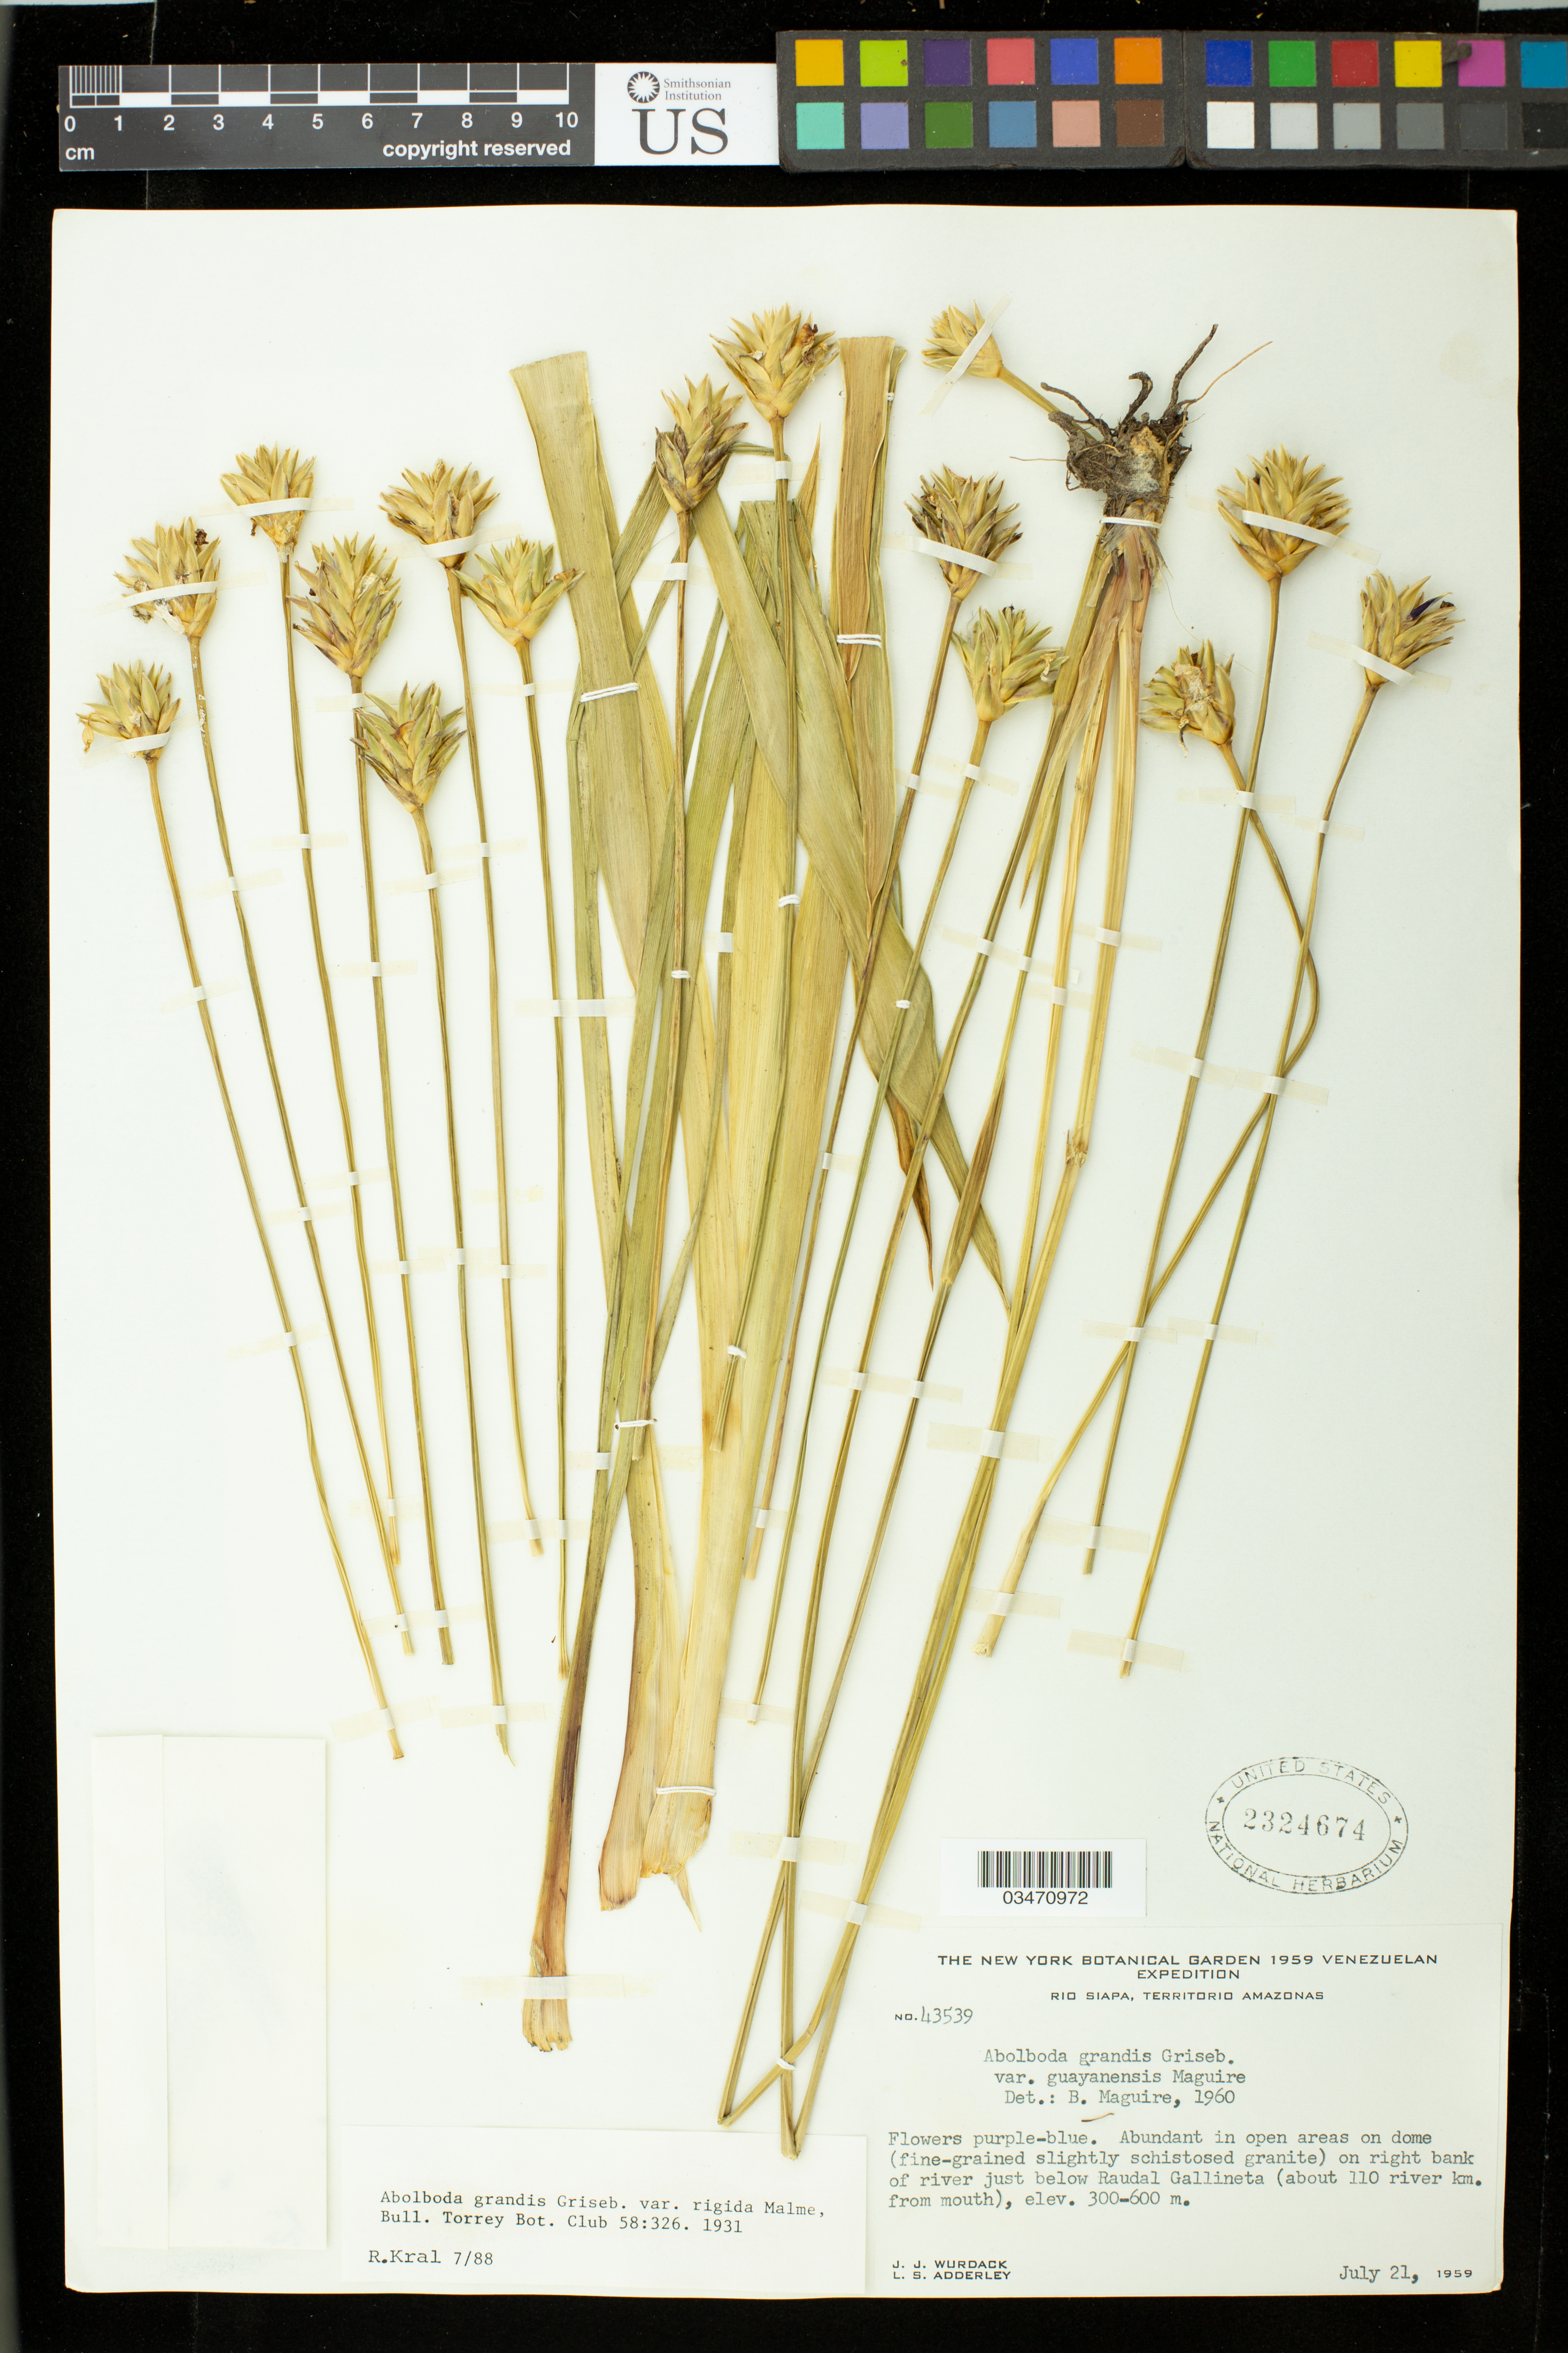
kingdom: Plantae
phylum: Tracheophyta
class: Liliopsida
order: Poales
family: Xyridaceae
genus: Abolboda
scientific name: Abolboda grandis var. guayanensis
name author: Maguire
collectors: J. J. Wurdack & L. S. Adderley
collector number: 43539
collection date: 1959-07-21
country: Venezuela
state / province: Amazonas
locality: Río Siapa, just below Raudal Gallineta (about 110 river km from mouth)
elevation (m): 300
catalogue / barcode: US 2324674